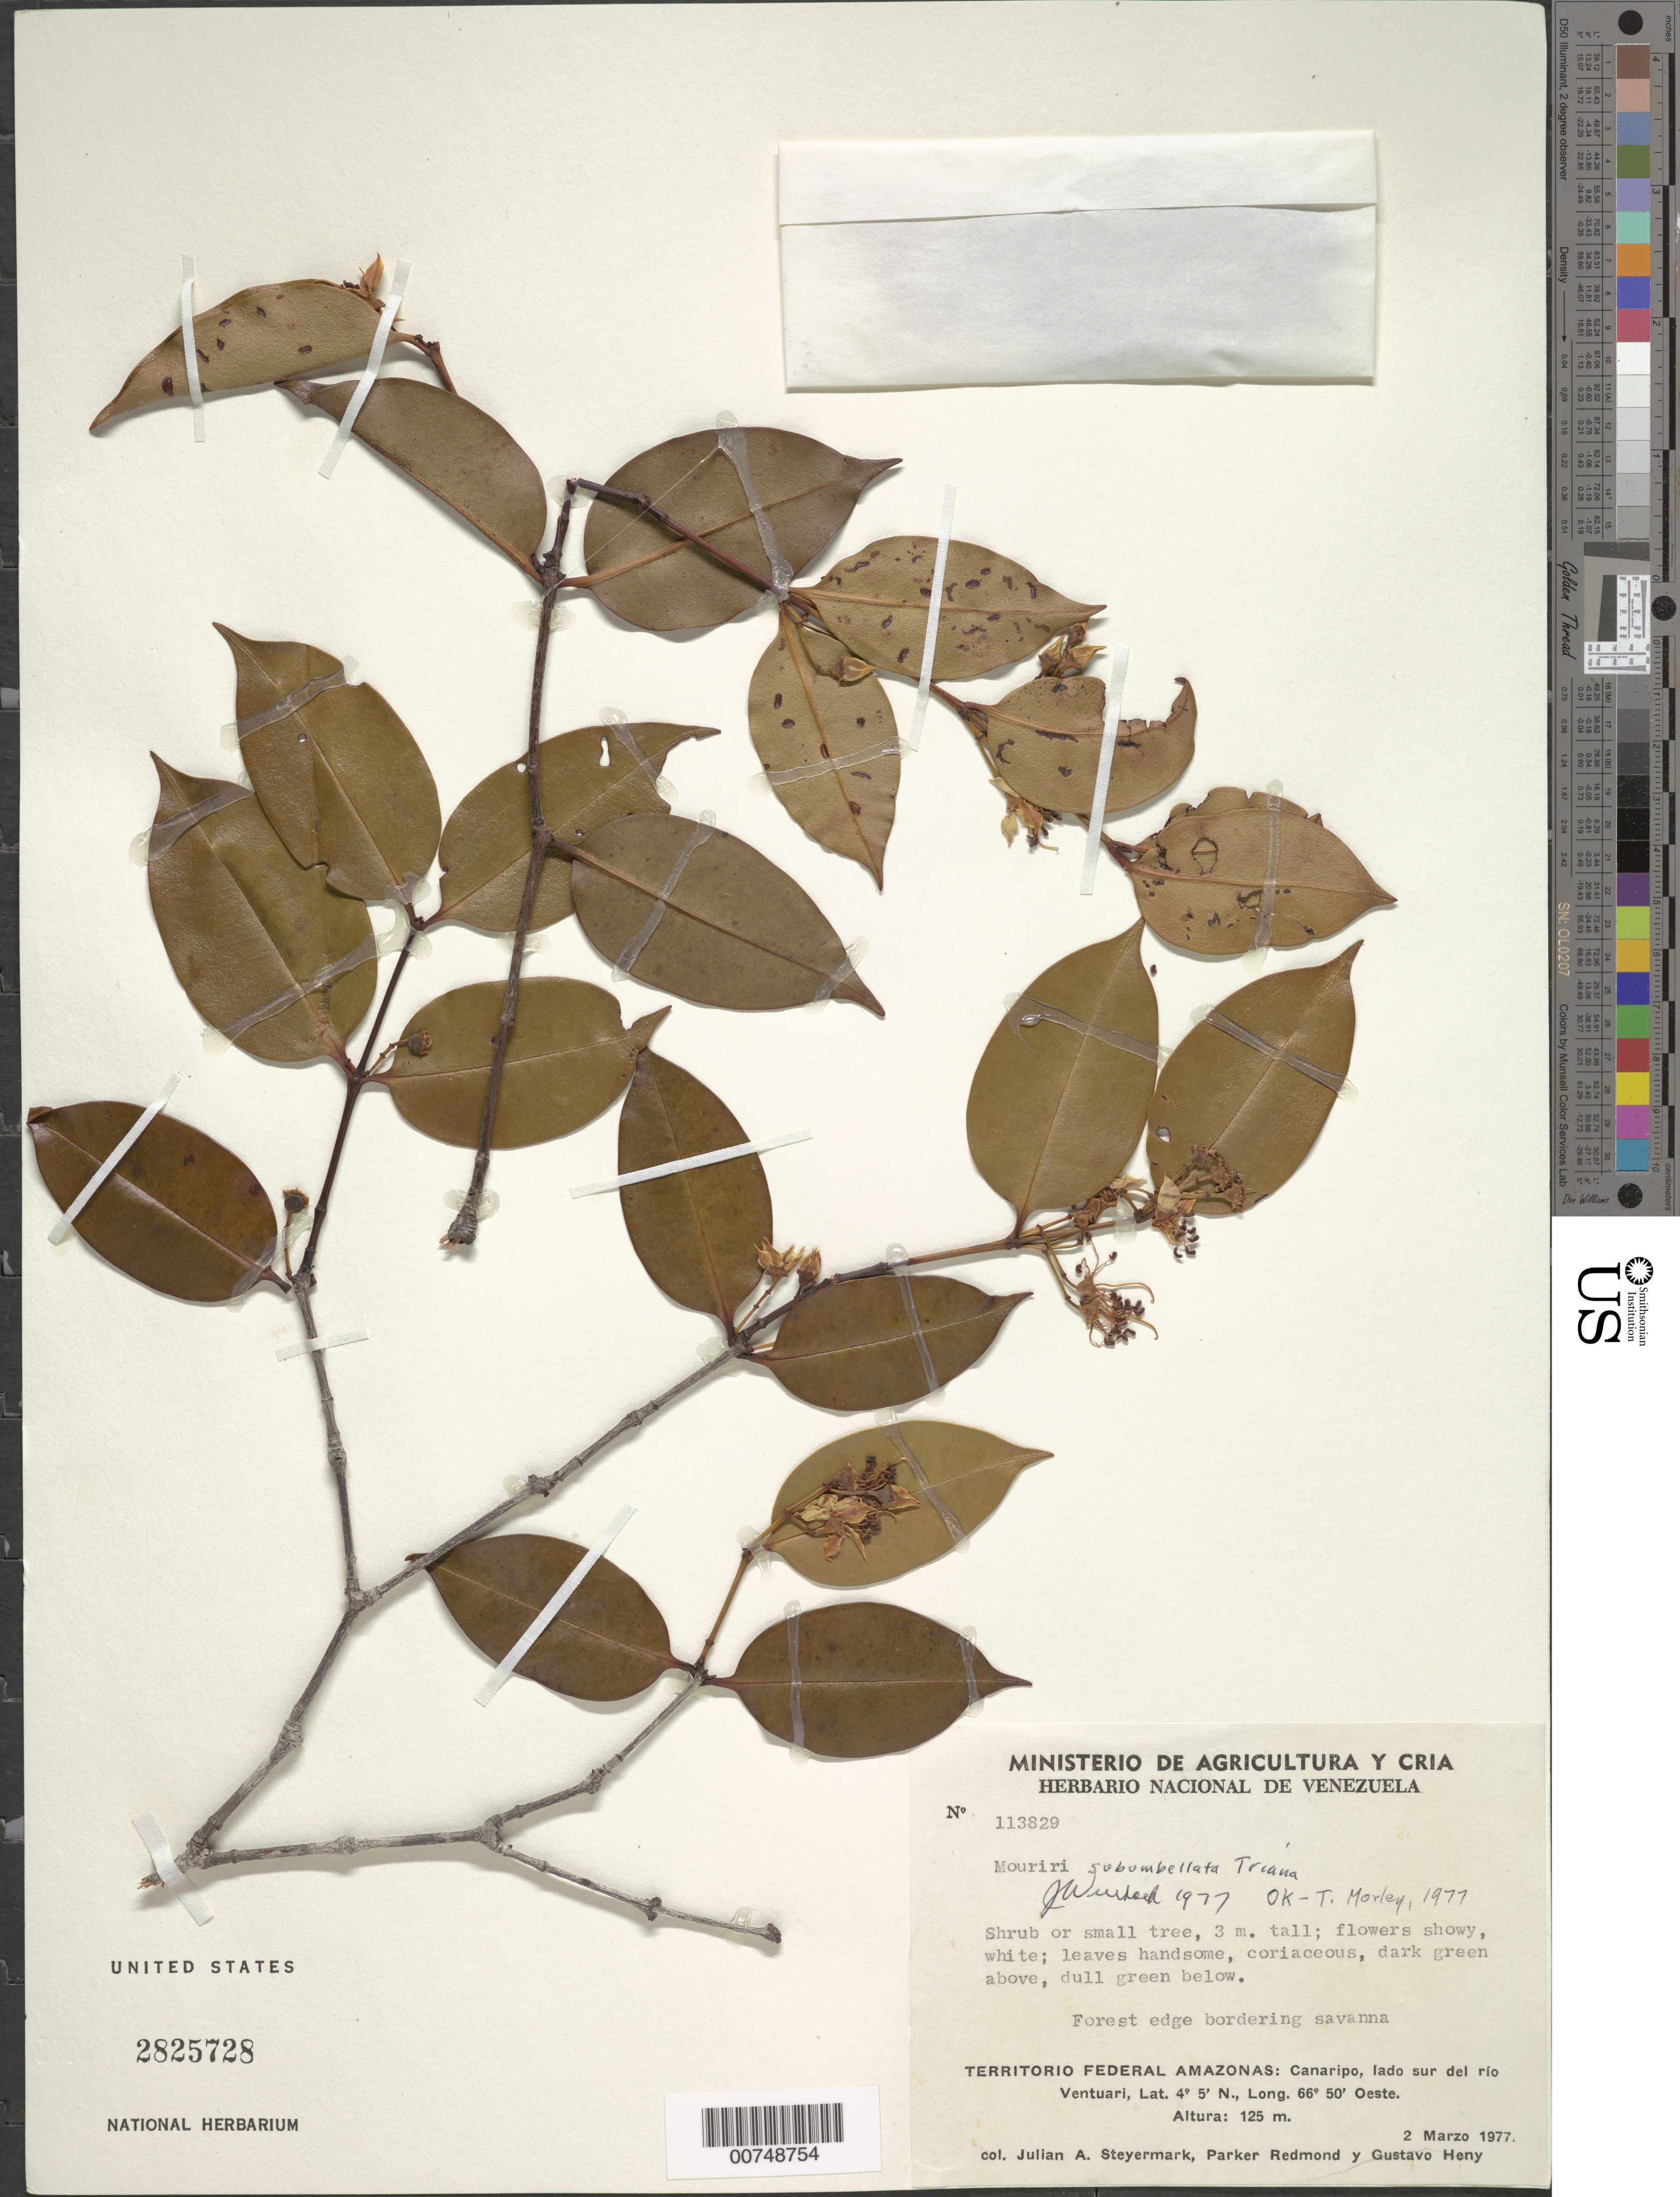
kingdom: Plantae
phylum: Tracheophyta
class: Magnoliopsida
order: Myrtales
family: Melastomataceae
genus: Mouriri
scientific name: Mouriri subumbellata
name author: Triana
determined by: Morley, T.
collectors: J. Steyermark, P. Redmond & G. Heny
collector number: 113829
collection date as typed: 2-May-77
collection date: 1977-05-02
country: Venezuela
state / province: Amazonas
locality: Canaripo, lado sur del Río Ventuari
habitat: Forest edge bordering savanna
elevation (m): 125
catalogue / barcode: US 2825728